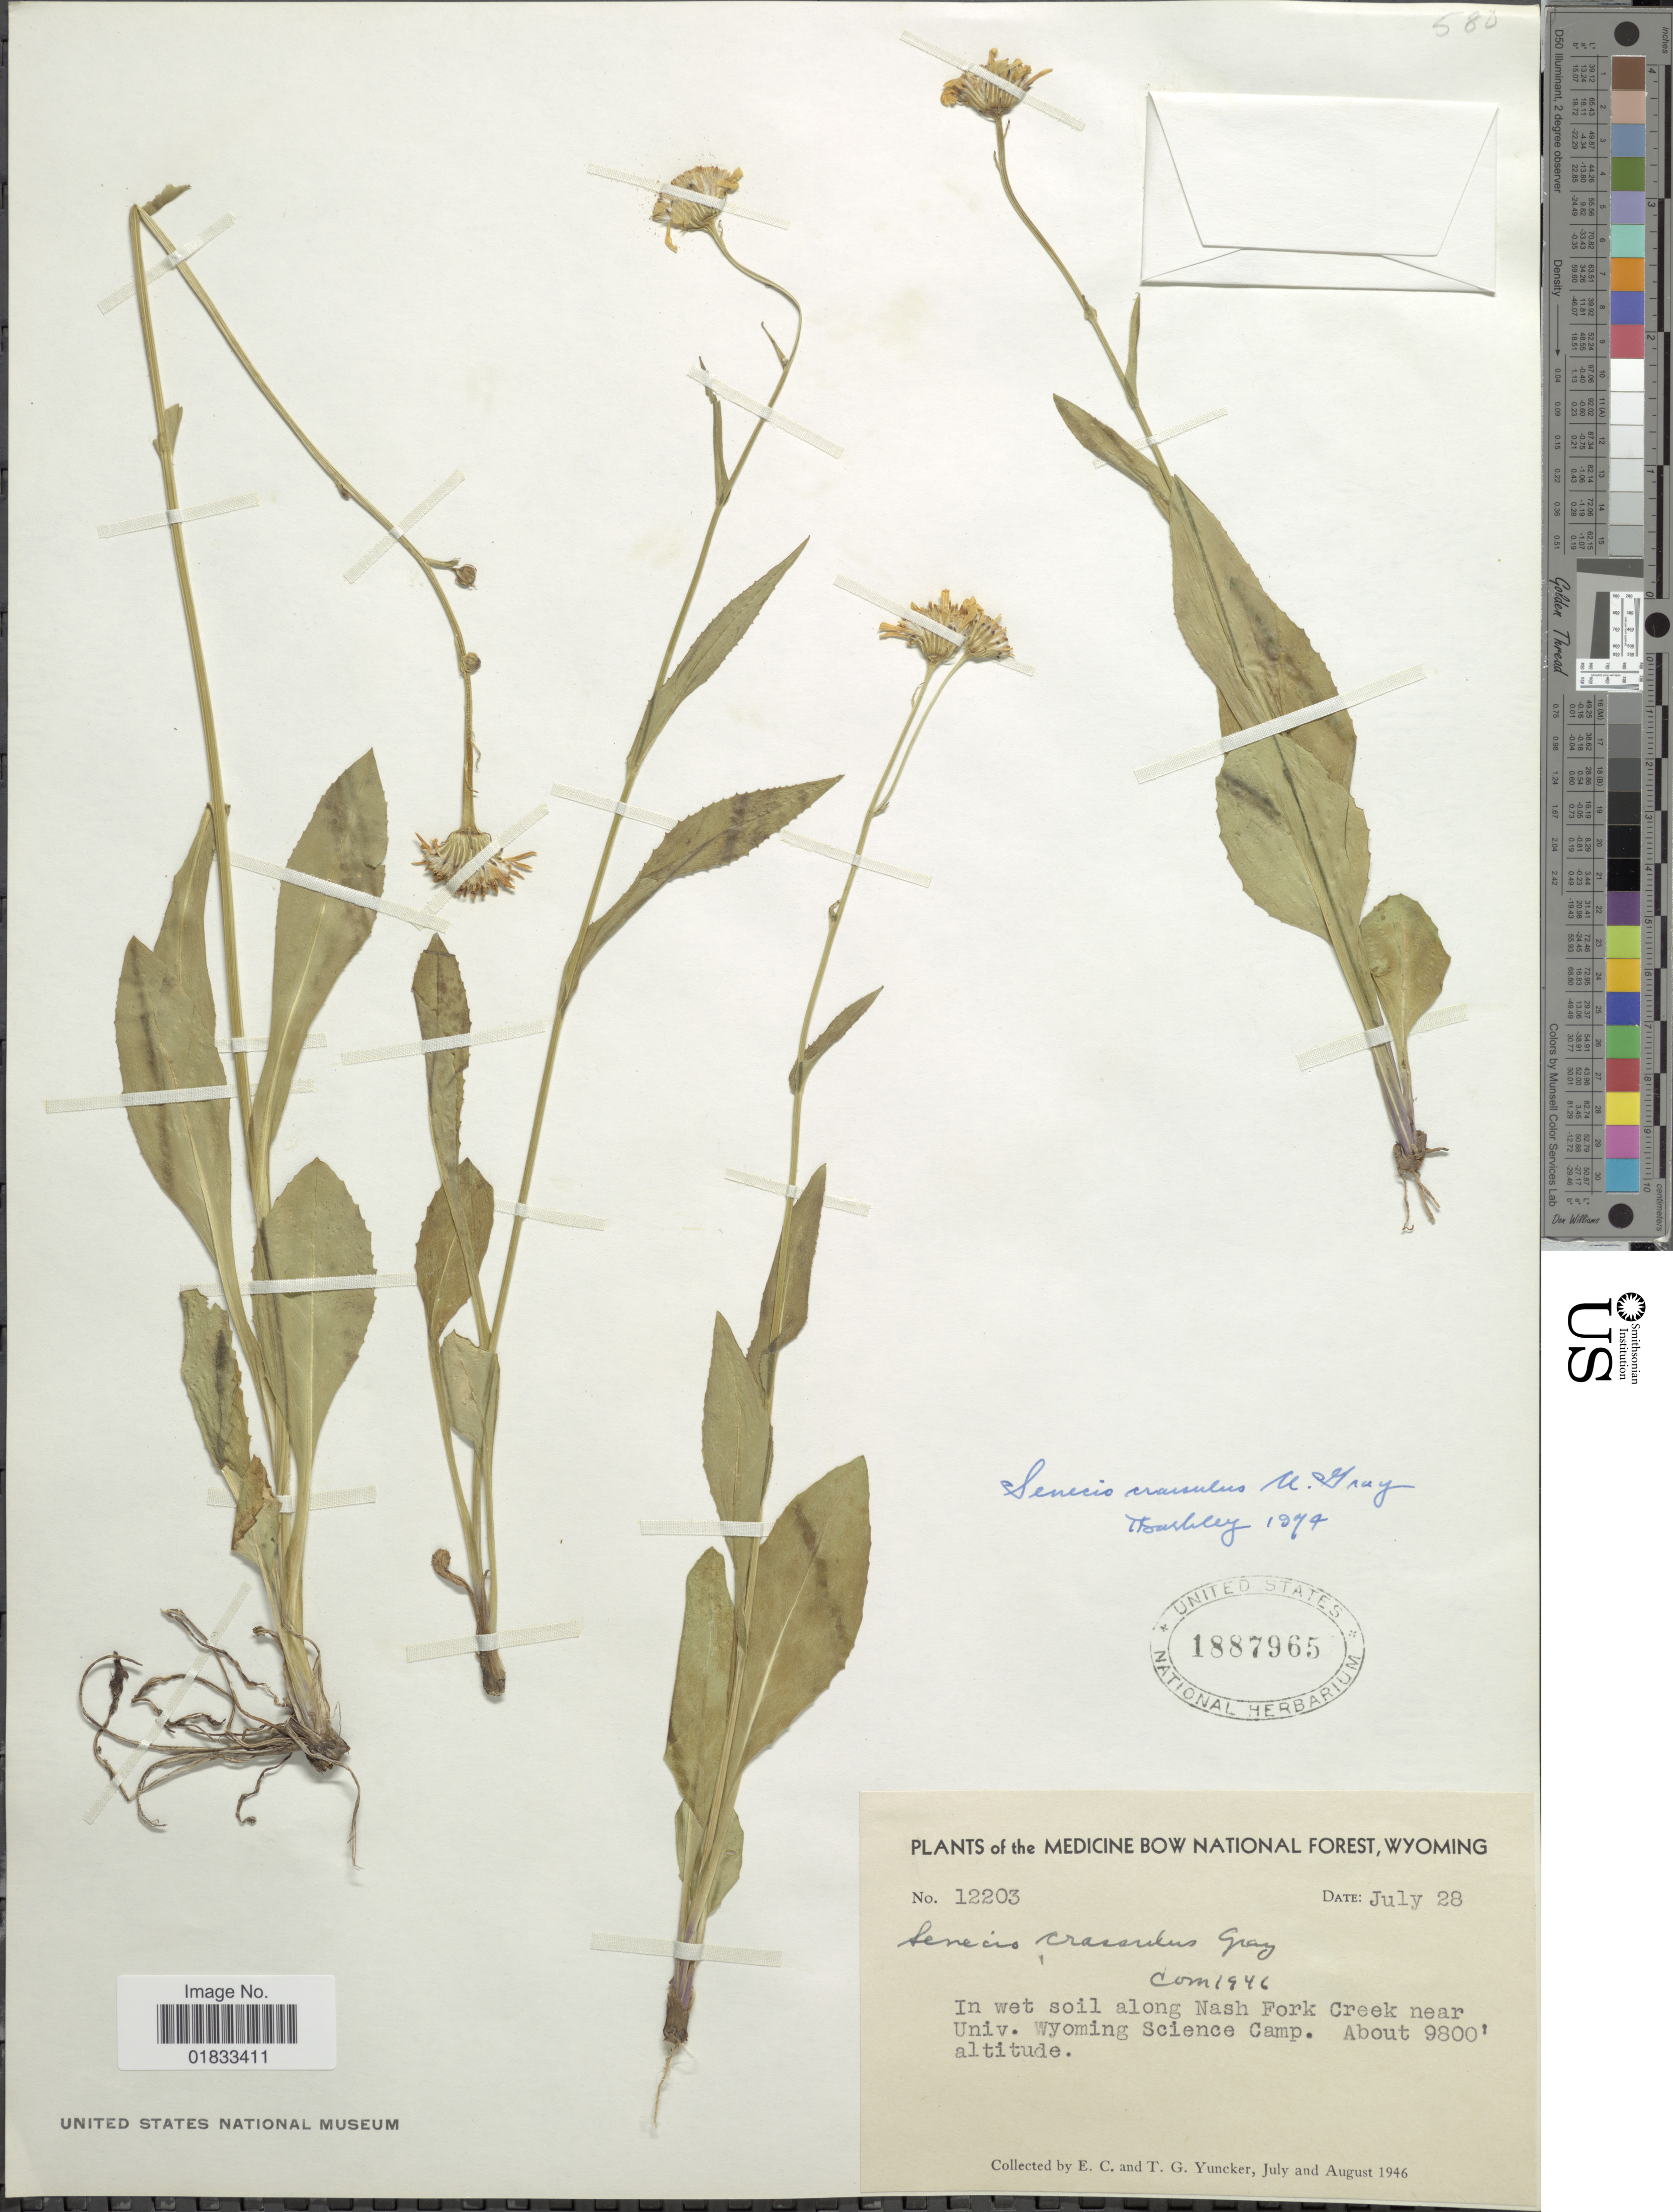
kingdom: Plantae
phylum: Tracheophyta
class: Magnoliopsida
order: Asterales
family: Asteraceae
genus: Senecio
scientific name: Senecio crassulus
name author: A. Gray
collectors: E. C. Yuncker & T. G. Yuncker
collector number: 12203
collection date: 1946-07-28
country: United States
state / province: Wyoming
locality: Medicine Bow National Forest, in wet soil along Nash Fork Creek near Univ. Wyoming Science Camp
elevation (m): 2987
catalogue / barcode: US 1887965